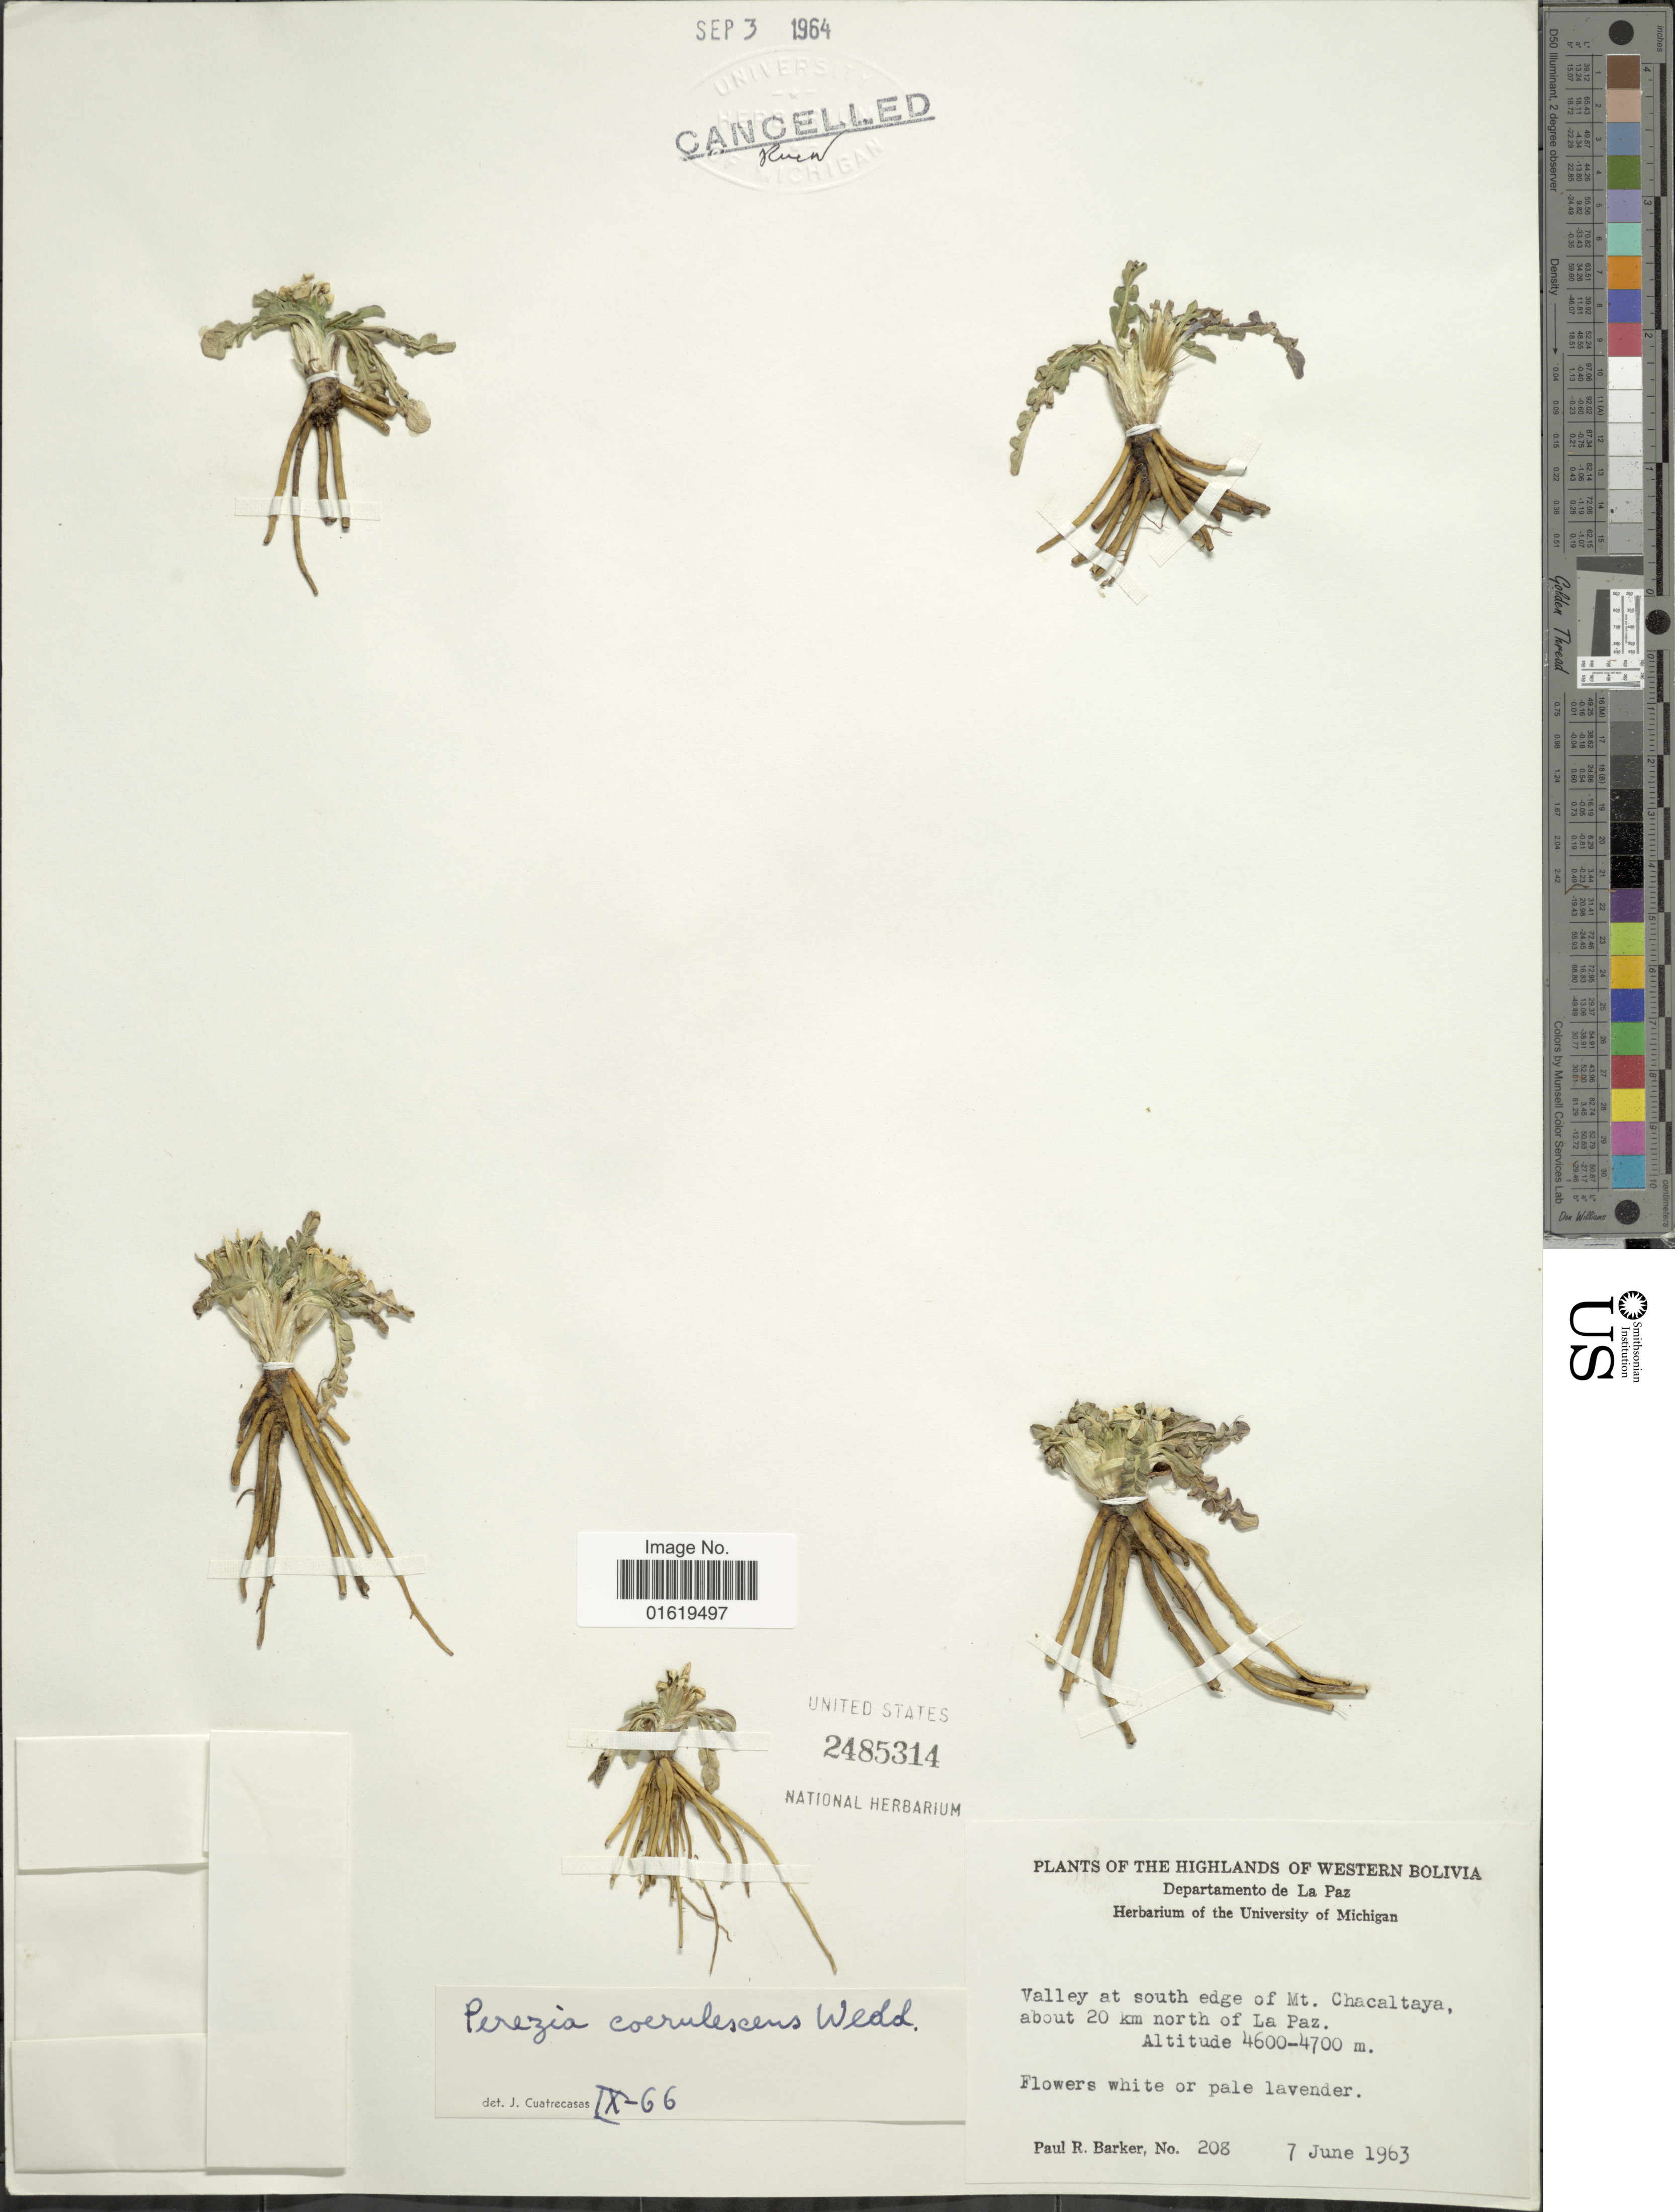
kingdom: Plantae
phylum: Tracheophyta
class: Magnoliopsida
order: Asterales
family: Asteraceae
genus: Perezia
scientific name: Perezia coerulescens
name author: Wedd.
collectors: P. R. Barker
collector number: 208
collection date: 1963-06-07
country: Bolivia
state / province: La Paz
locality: Highlands of Western Bolivia. Departamento de La Paz. Valley at south edge of Mt. Chacaltaya, about 20 km north of La Paz.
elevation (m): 4600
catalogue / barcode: US 2485314